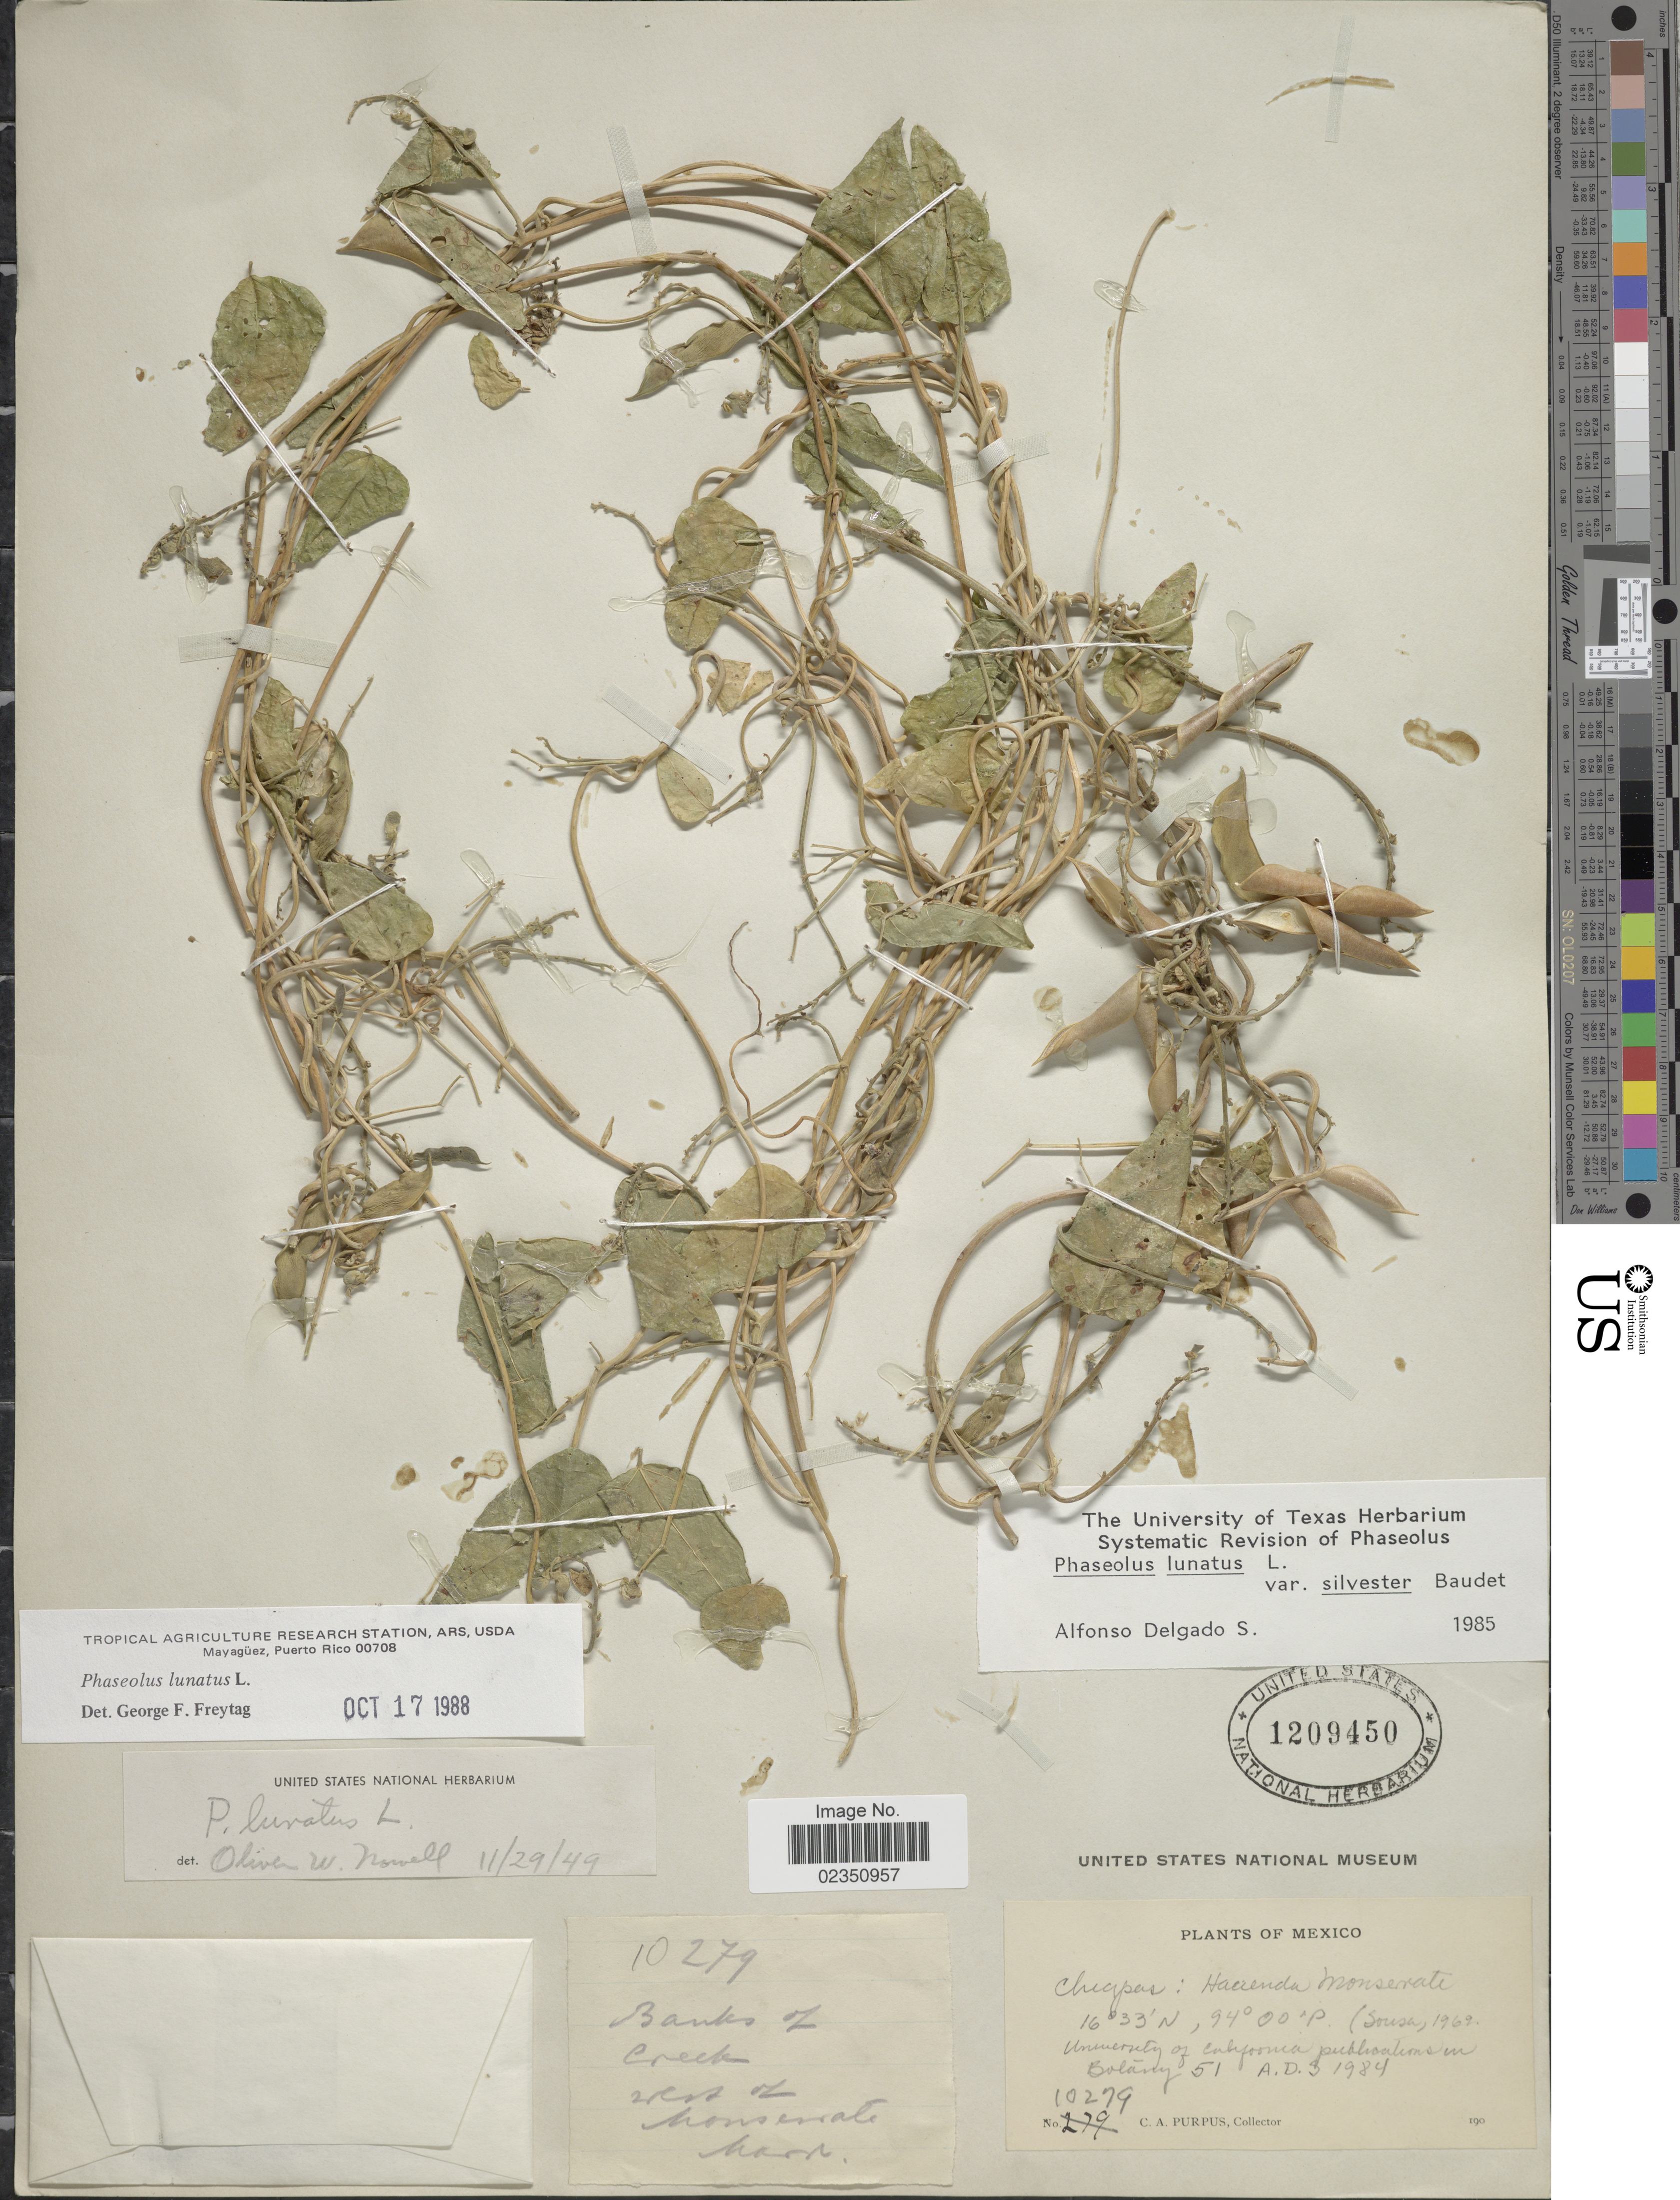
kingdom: Plantae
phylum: Tracheophyta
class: Magnoliopsida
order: Fabales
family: Fabaceae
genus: Phaseolus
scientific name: Phaseolus lunatus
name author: L.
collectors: C. A. Purpus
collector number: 10279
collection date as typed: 190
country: Mexico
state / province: Chiapas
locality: Hacienda Monserate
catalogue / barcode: US 1209450